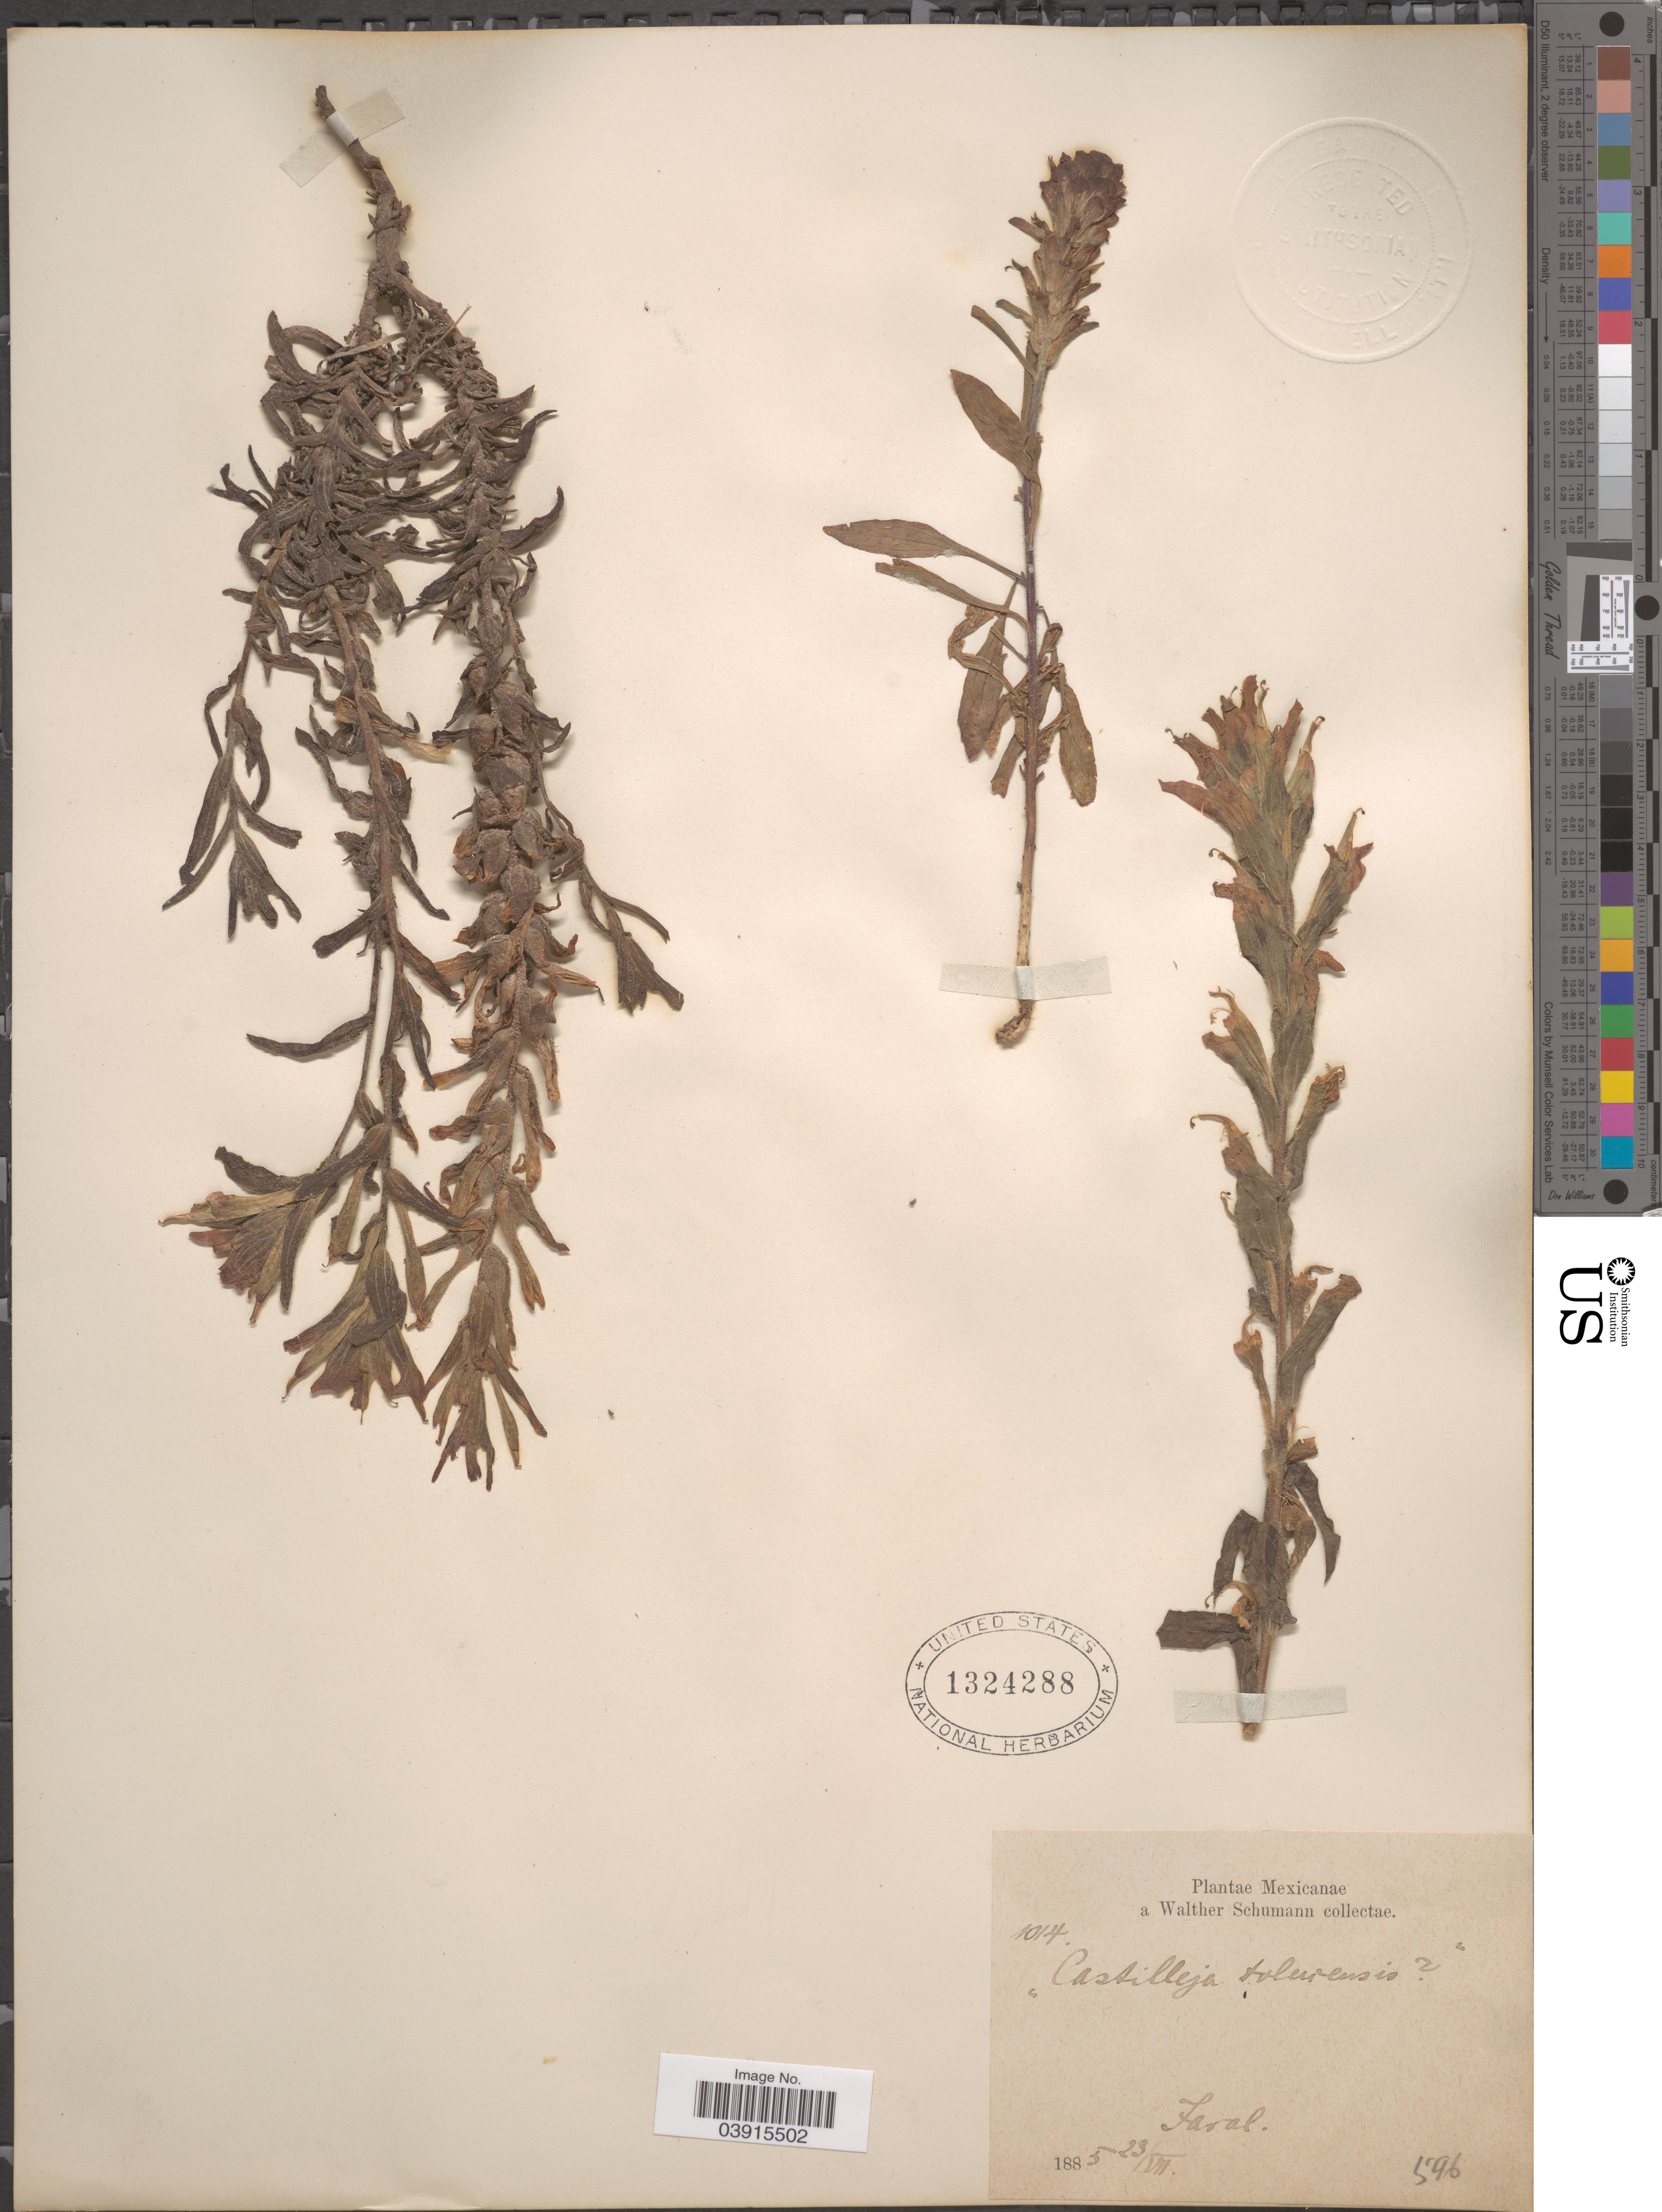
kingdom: Plantae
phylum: Tracheophyta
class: Magnoliopsida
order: Lamiales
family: Orobanchaceae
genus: Castilleja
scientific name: Castilleja scorzonerifolia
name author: Kunth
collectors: W. Schumann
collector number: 1014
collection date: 1885-07-23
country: Mexico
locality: Faral.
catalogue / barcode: US 1324288